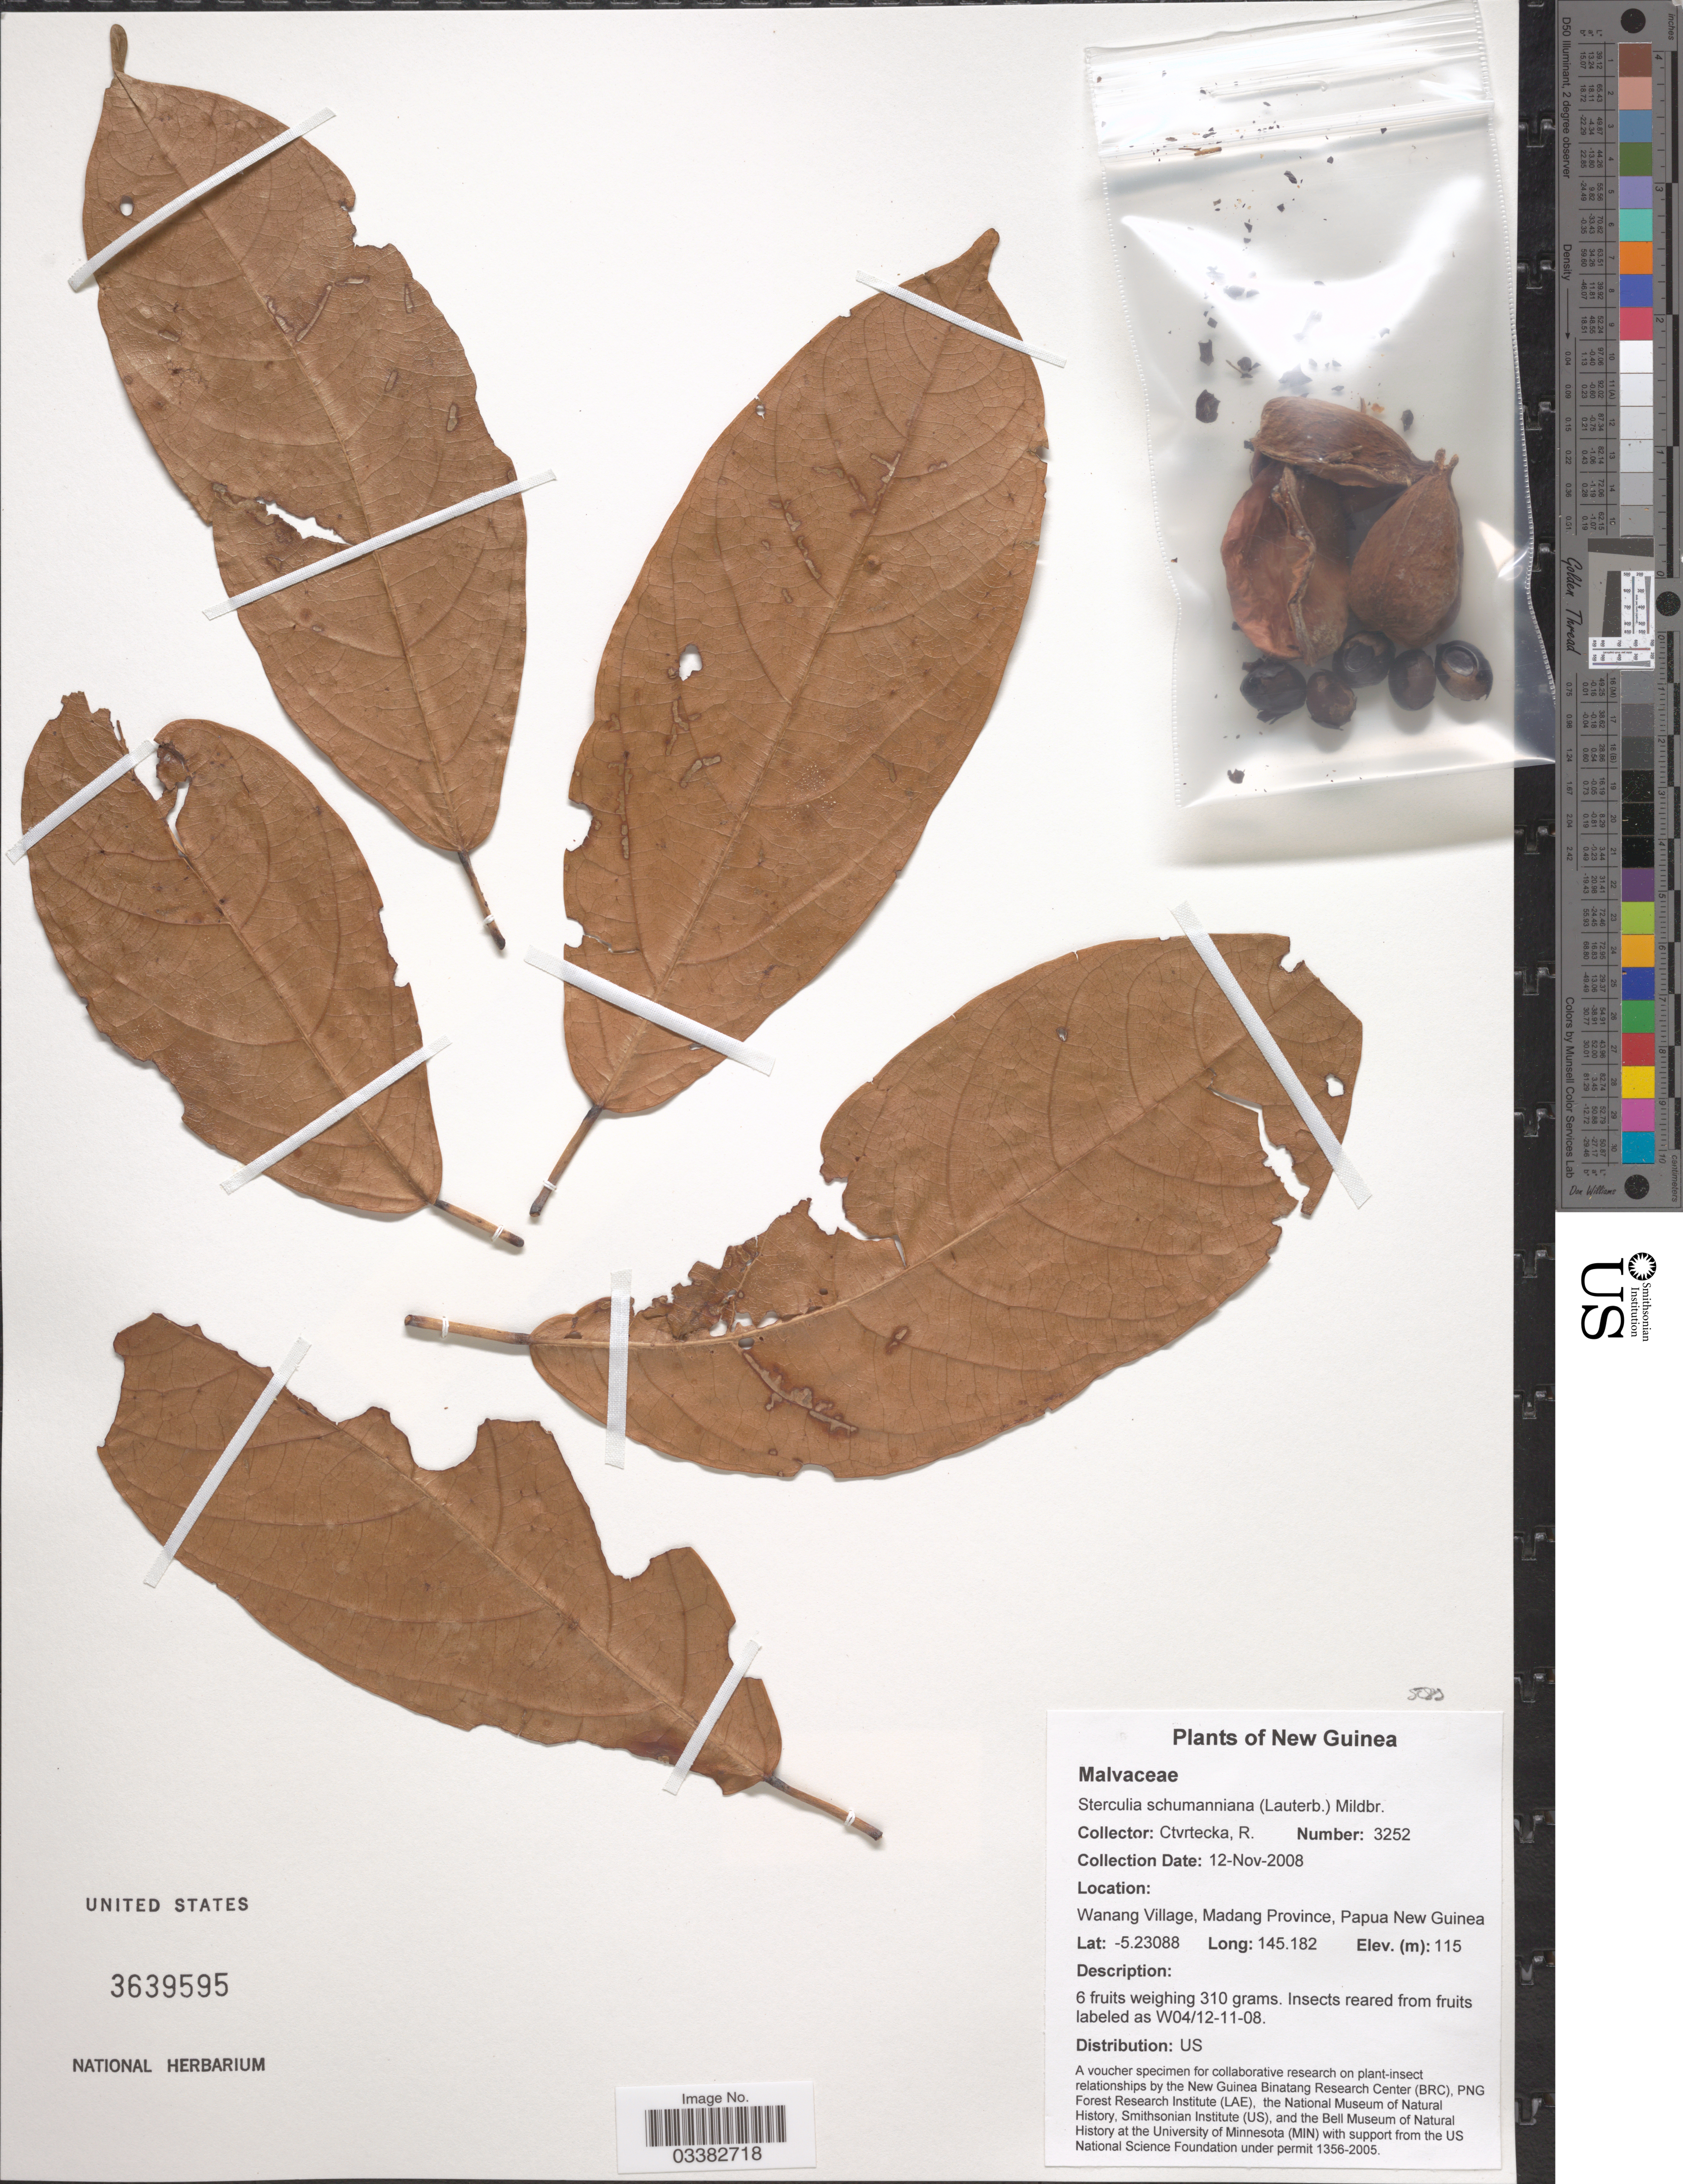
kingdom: Plantae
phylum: Tracheophyta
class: Magnoliopsida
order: Malvales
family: Malvaceae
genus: Sterculia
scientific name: Sterculia schumanniana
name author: (Lauterb.) Mildbr.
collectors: R. Ctvrtecka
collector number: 3252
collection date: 2008-11-12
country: Papua New Guinea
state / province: Madang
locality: New Guinea. Wanang Village.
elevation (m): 115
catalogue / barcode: US 3639595